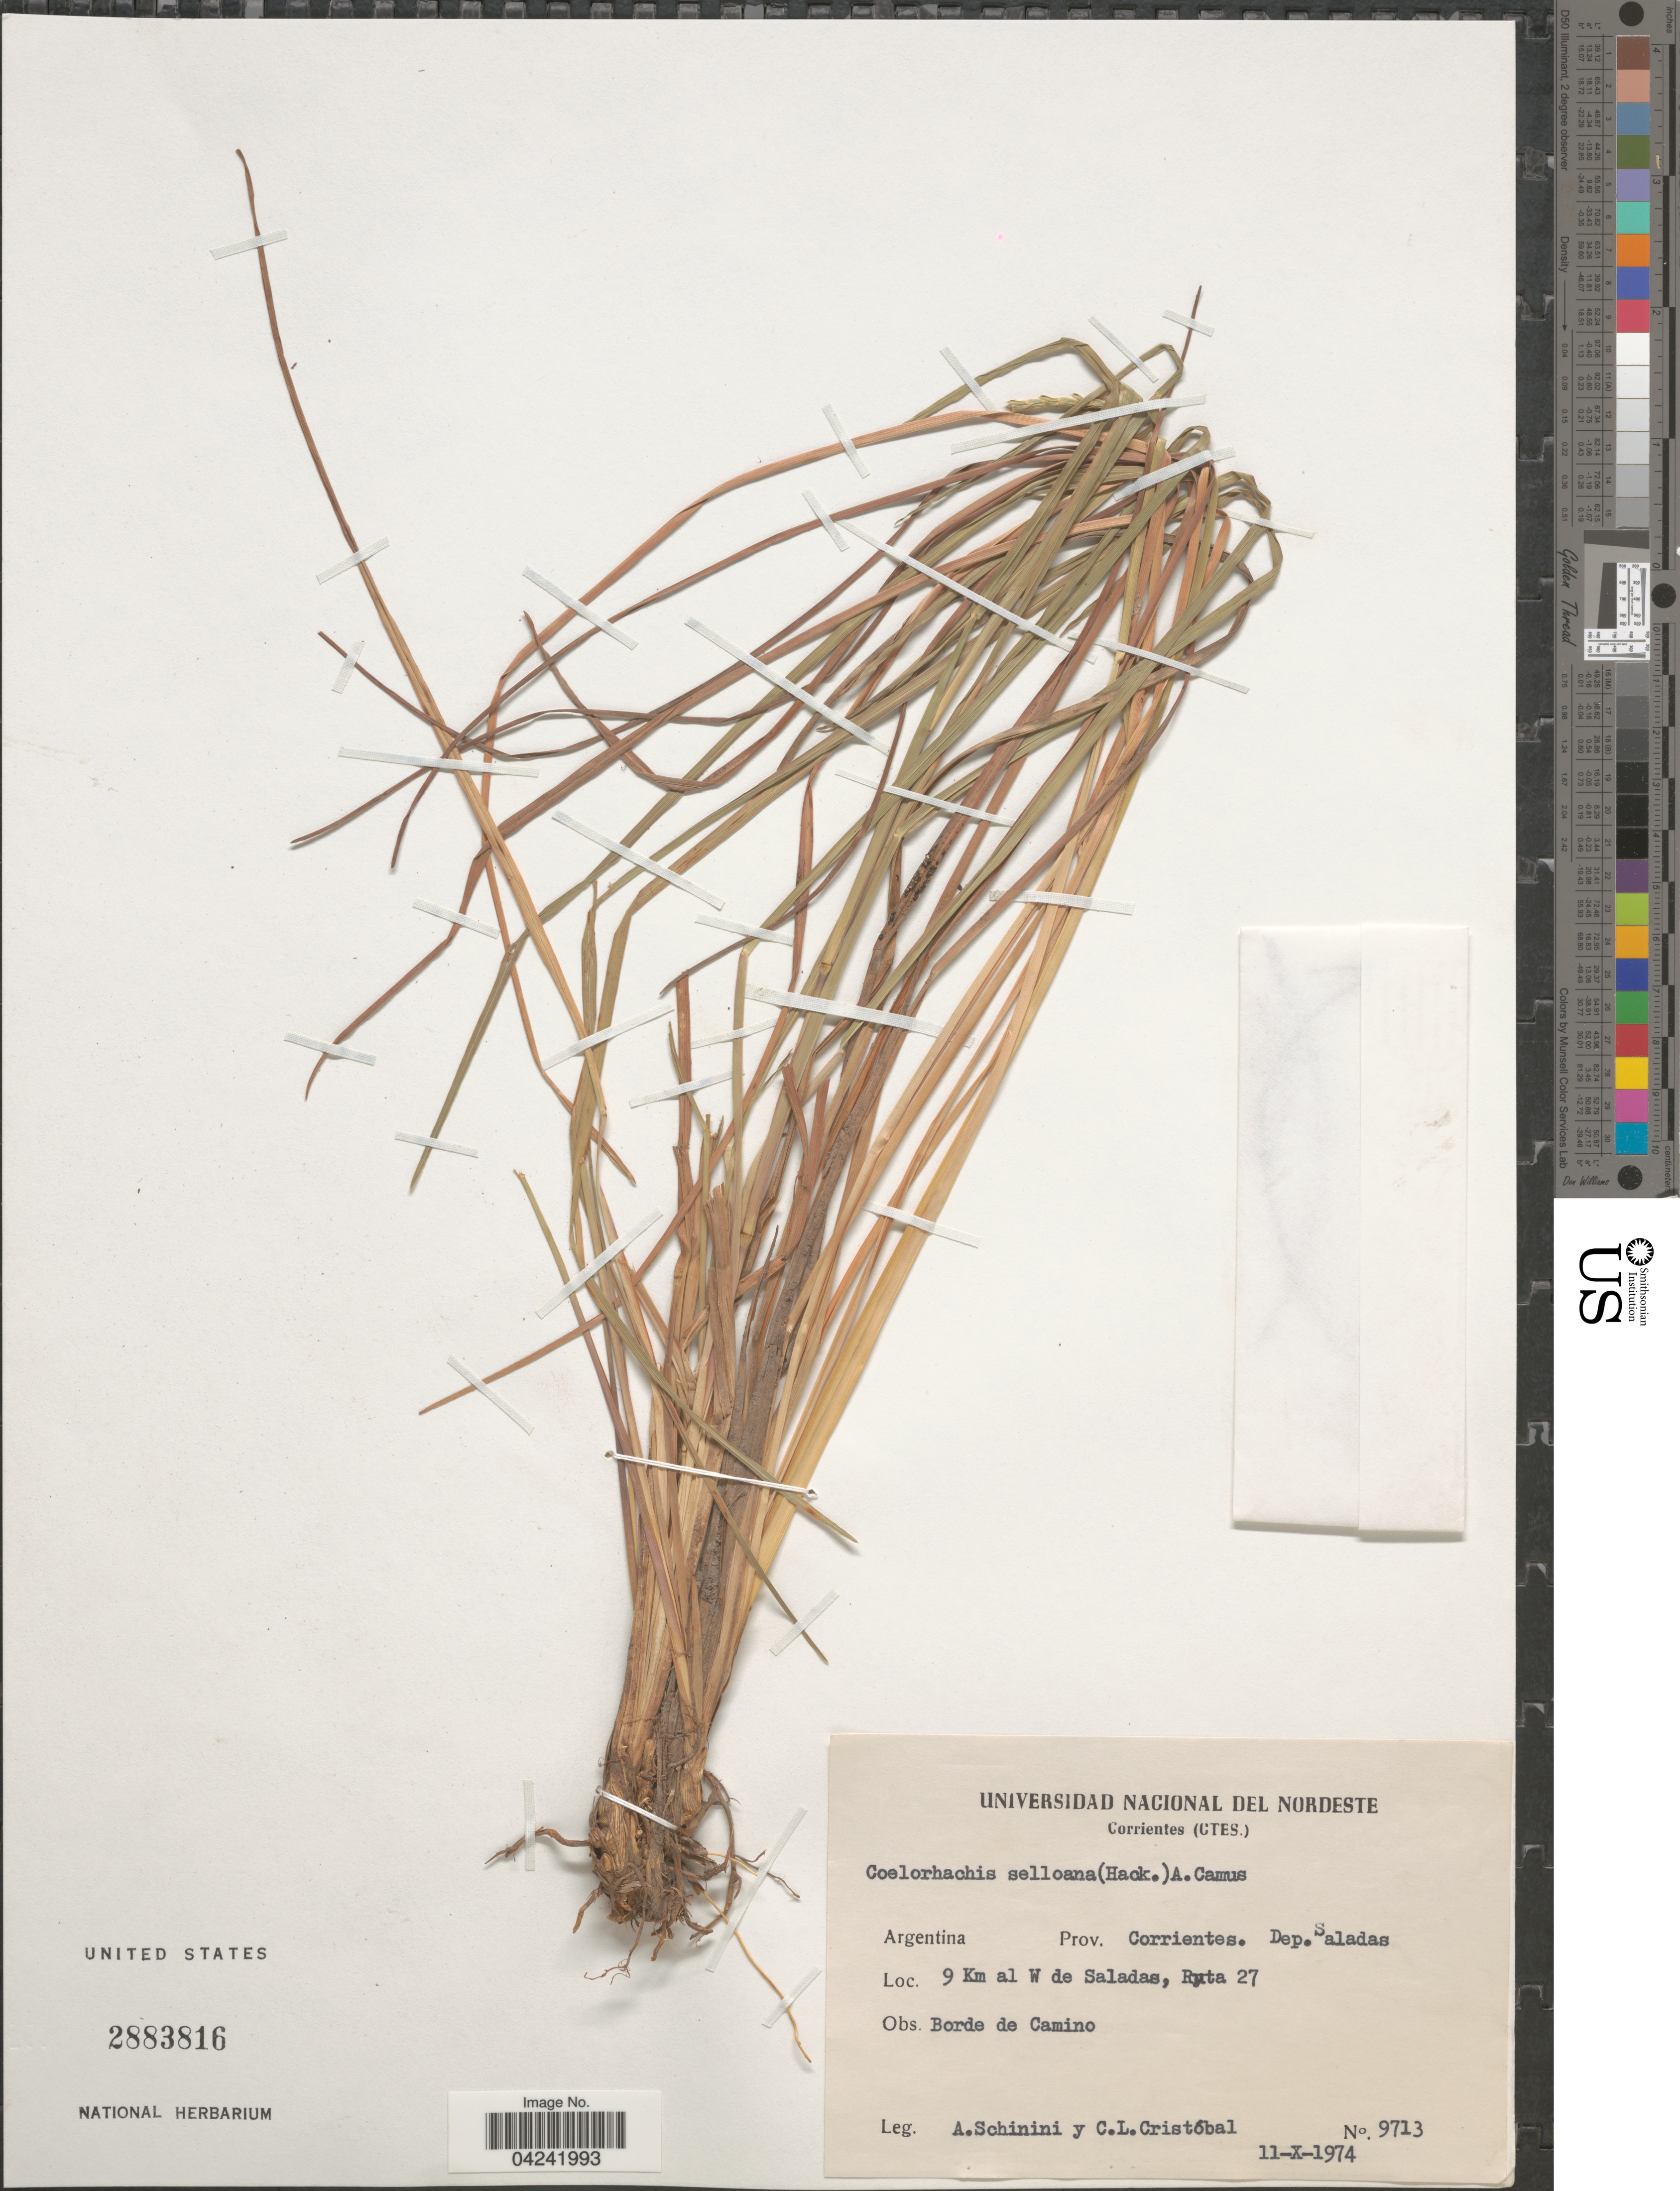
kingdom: Plantae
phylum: Tracheophyta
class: Liliopsida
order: Poales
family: Poaceae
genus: Mnesithea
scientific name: Mnesithea selloana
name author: (Hack.) de Koning & Sosef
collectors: A. Schinini & C. L. Cristóbal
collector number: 9713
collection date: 1974-10-11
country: Argentina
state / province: Corrientes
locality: Dep. Saladas. 9 Km al W de Saladas, Ruta 27. Borde de Camino.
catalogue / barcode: US 2883816